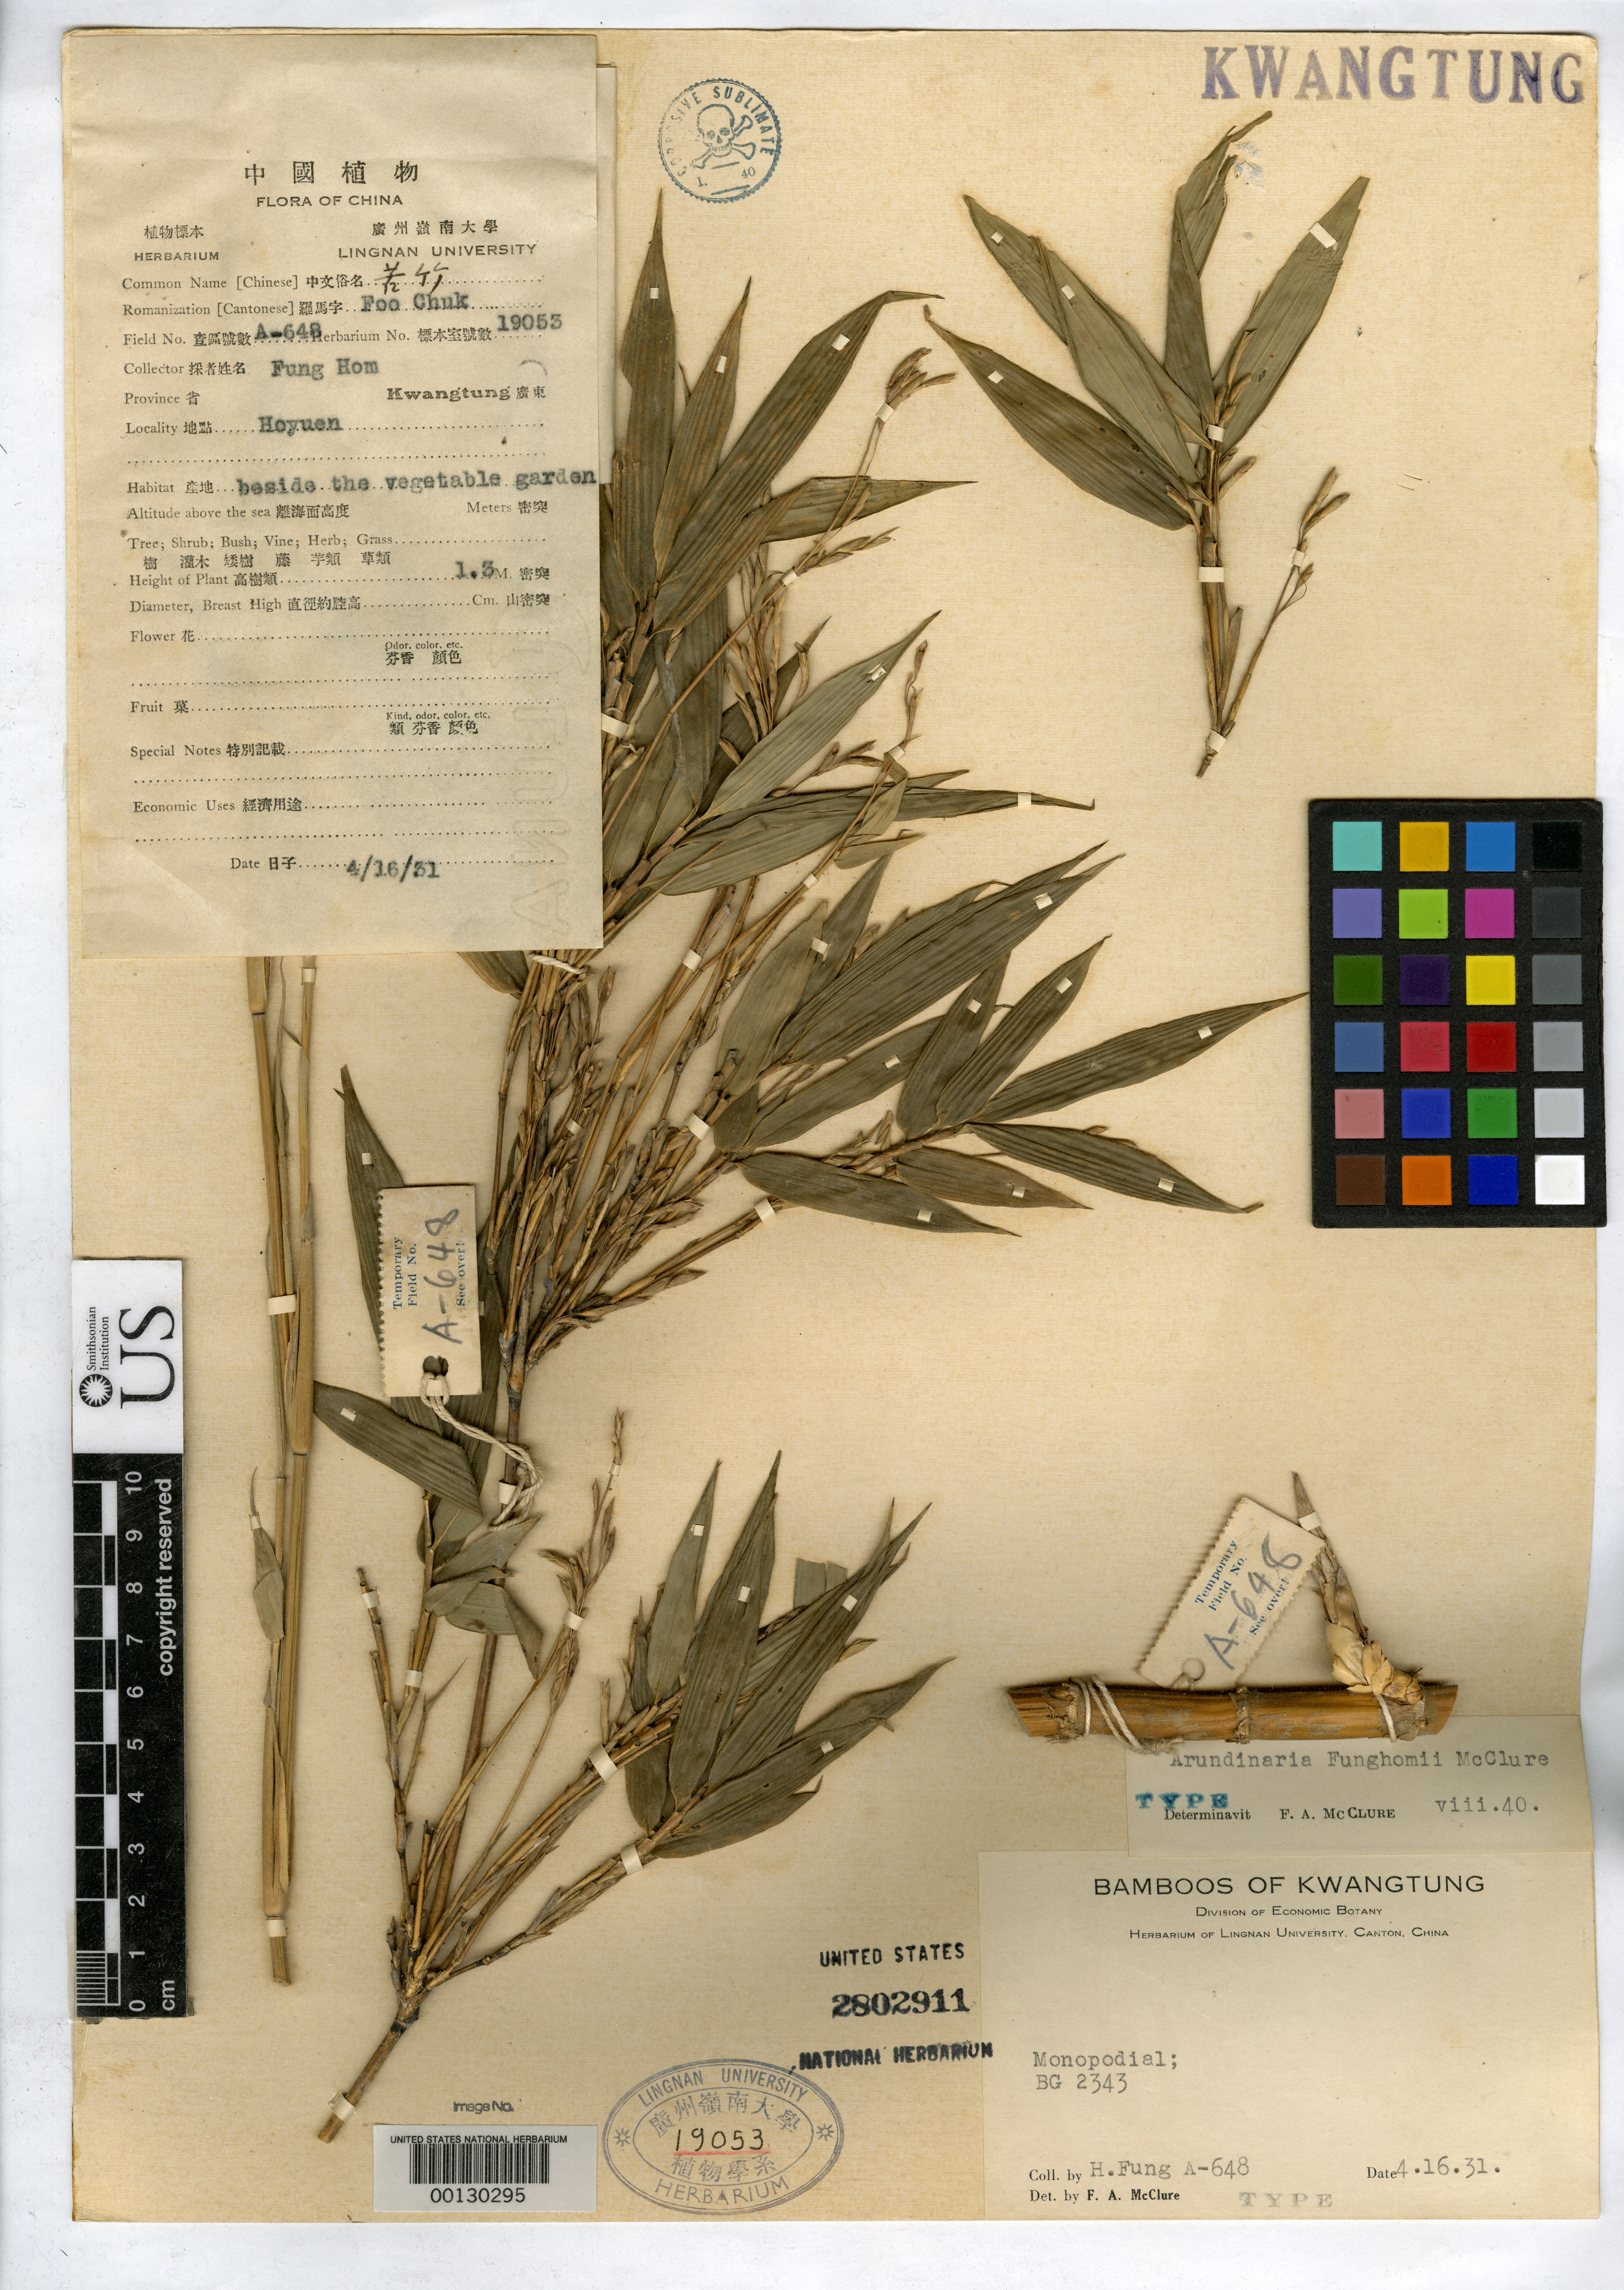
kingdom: Plantae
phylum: Tracheophyta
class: Liliopsida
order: Poales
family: Poaceae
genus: Arundinaria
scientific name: Arundinaria funghomii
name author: McClure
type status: Holotype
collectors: H. L. Fung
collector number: A 648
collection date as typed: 16 Apr 1931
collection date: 1931-04-16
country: China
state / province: Guangdong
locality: Ho-yuen Dist., near District City.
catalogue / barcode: US 19053